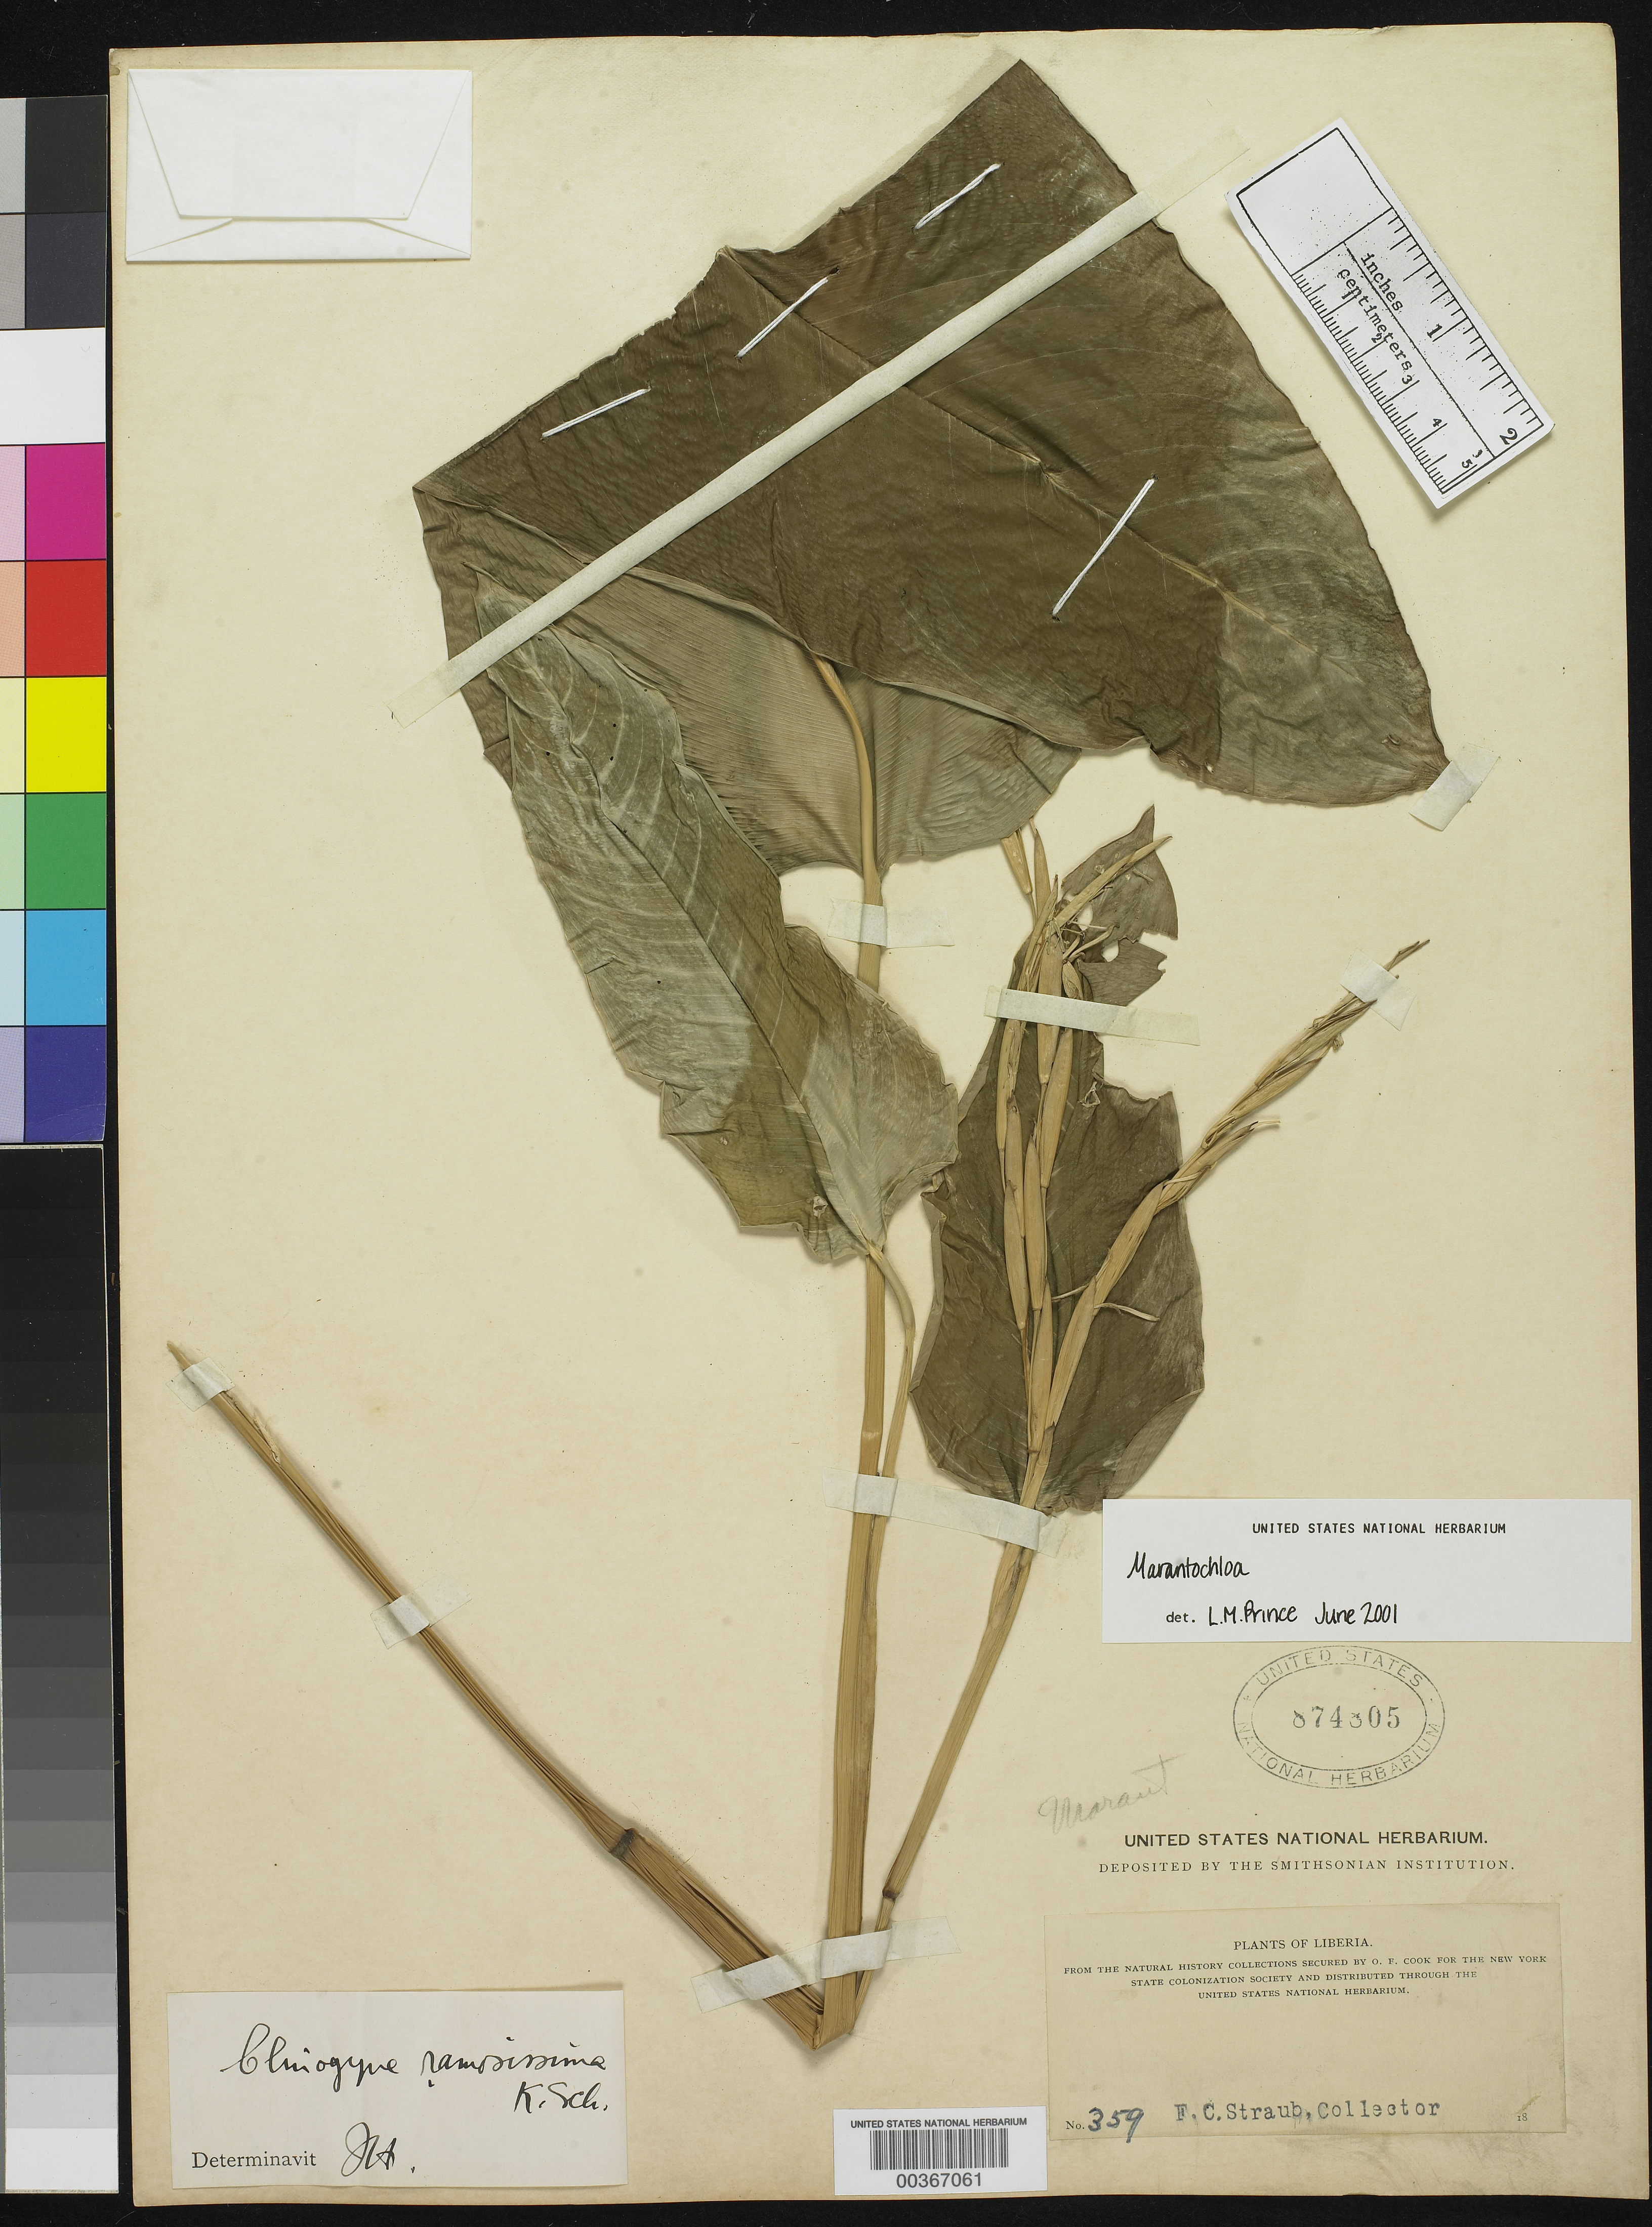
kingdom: Plantae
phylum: Tracheophyta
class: Liliopsida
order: Zingiberales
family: Marantaceae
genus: Marantochloa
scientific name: Marantochloa ramosissima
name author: Hutch.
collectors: F. Straub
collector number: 359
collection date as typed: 18--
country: Liberia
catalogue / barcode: US 87805